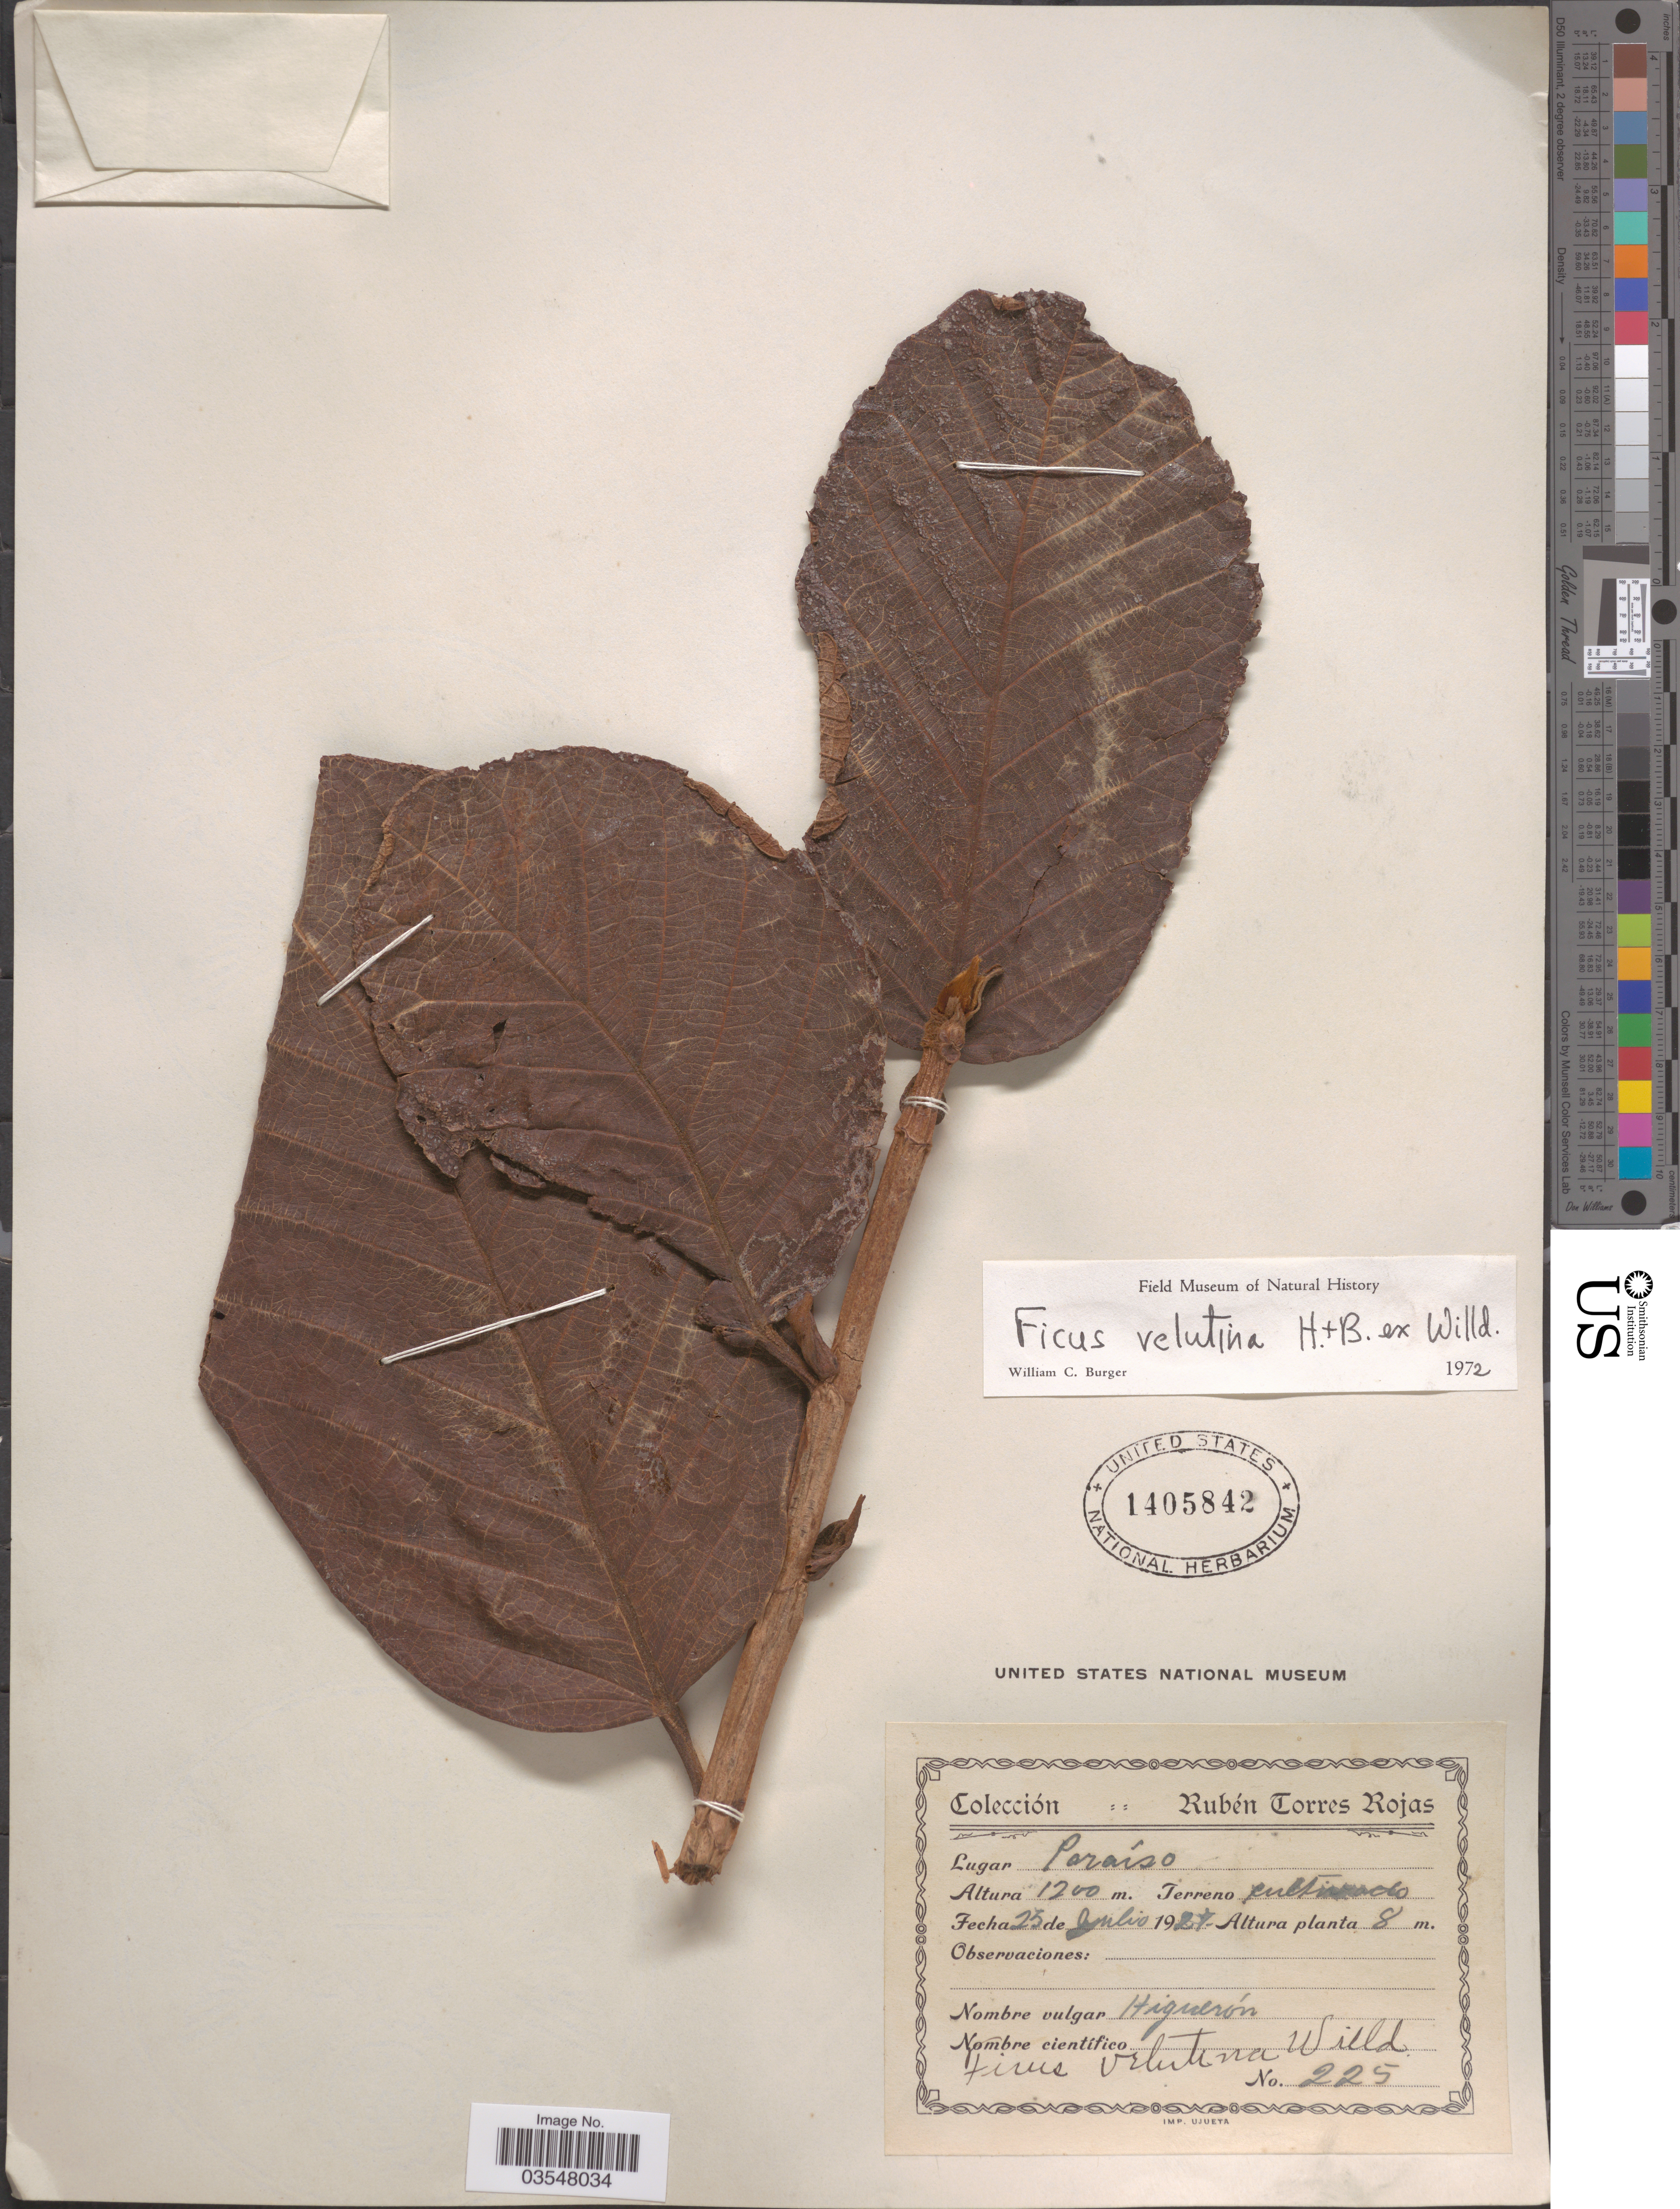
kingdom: Plantae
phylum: Tracheophyta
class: Magnoliopsida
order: Rosales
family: Moraceae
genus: Ficus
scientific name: Ficus velutina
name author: Humb. & Bonpl. ex Willd.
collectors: R. Torres Rojas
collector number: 225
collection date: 1927-07-25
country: Costa Rica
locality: Paraíso.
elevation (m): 1200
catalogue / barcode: US 1405842